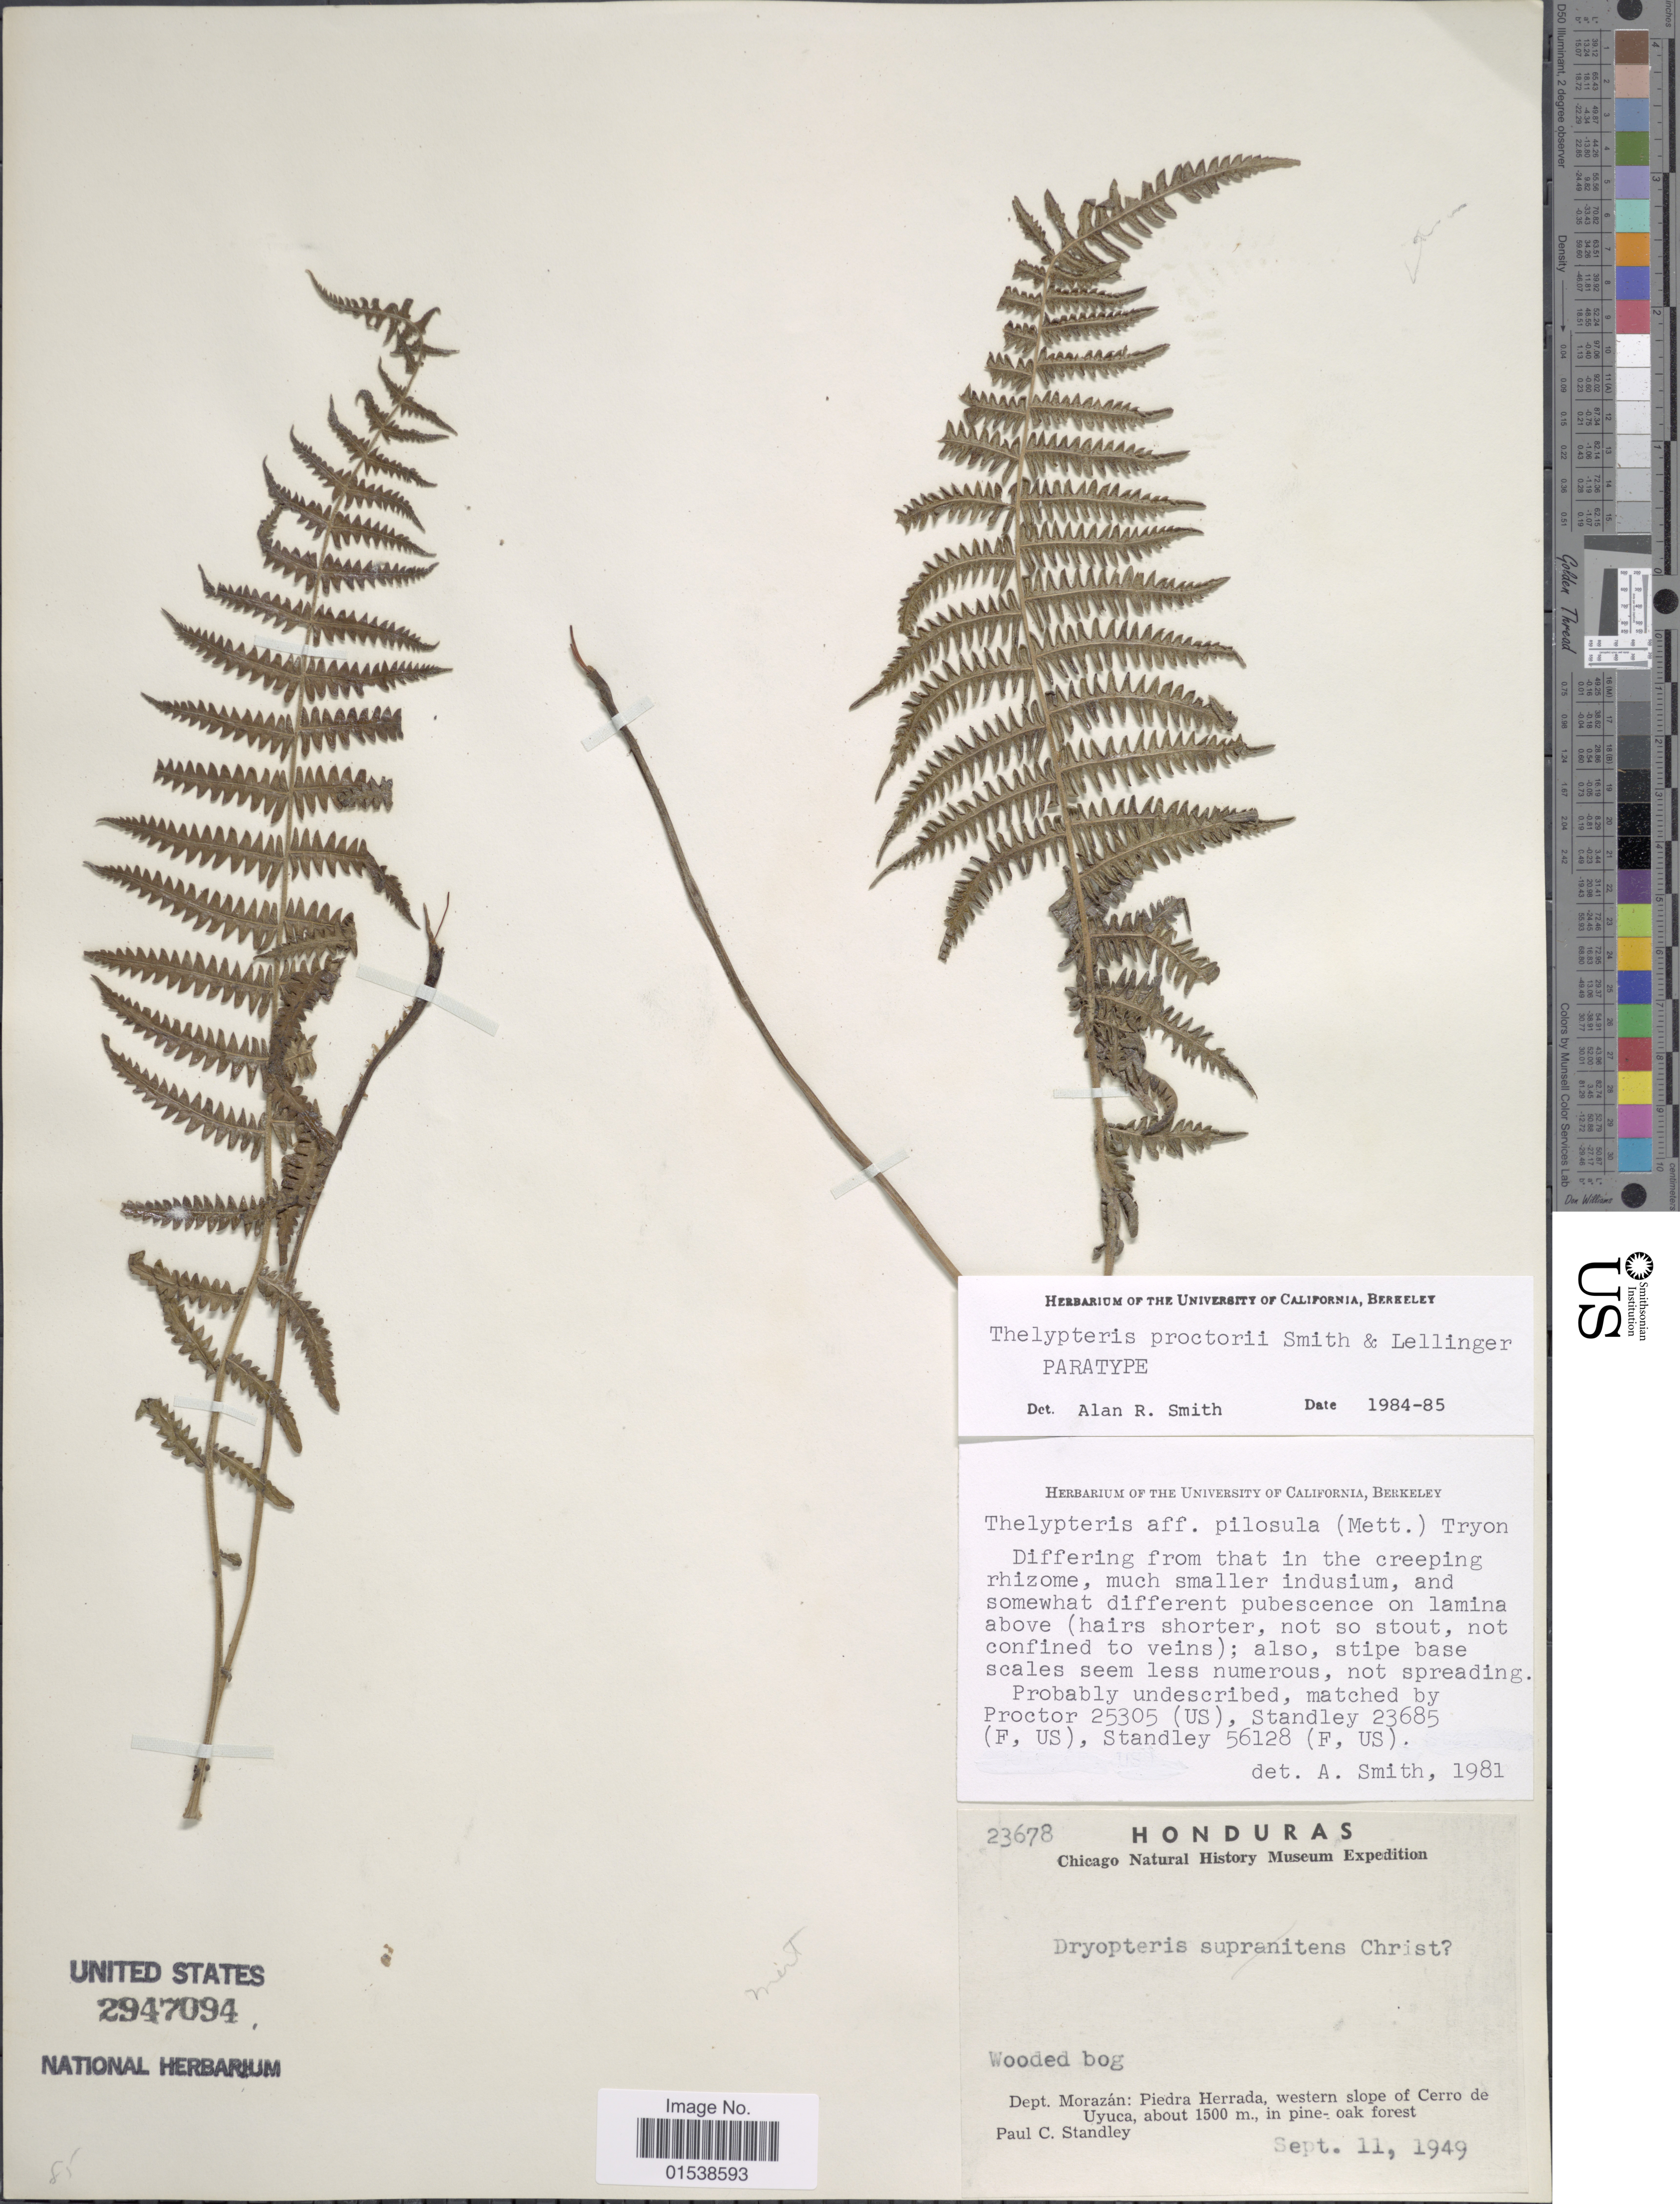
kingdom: Plantae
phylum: Tracheophyta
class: Polypodiopsida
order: Polypodiales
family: Thelypteridaceae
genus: Amauropelta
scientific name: Amauropelta proctorii (A.R. Sm. & Lellinger) comb. nov., ined 2015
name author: (A.R. Sm. & Lellinger)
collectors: P. C. Standley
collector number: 23678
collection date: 1949-09-11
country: El Salvador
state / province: Morazan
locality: Dept. Morazan: Piedra Herrada, western slope of Cerro de Uyuca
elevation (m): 1500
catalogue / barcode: US 2947094